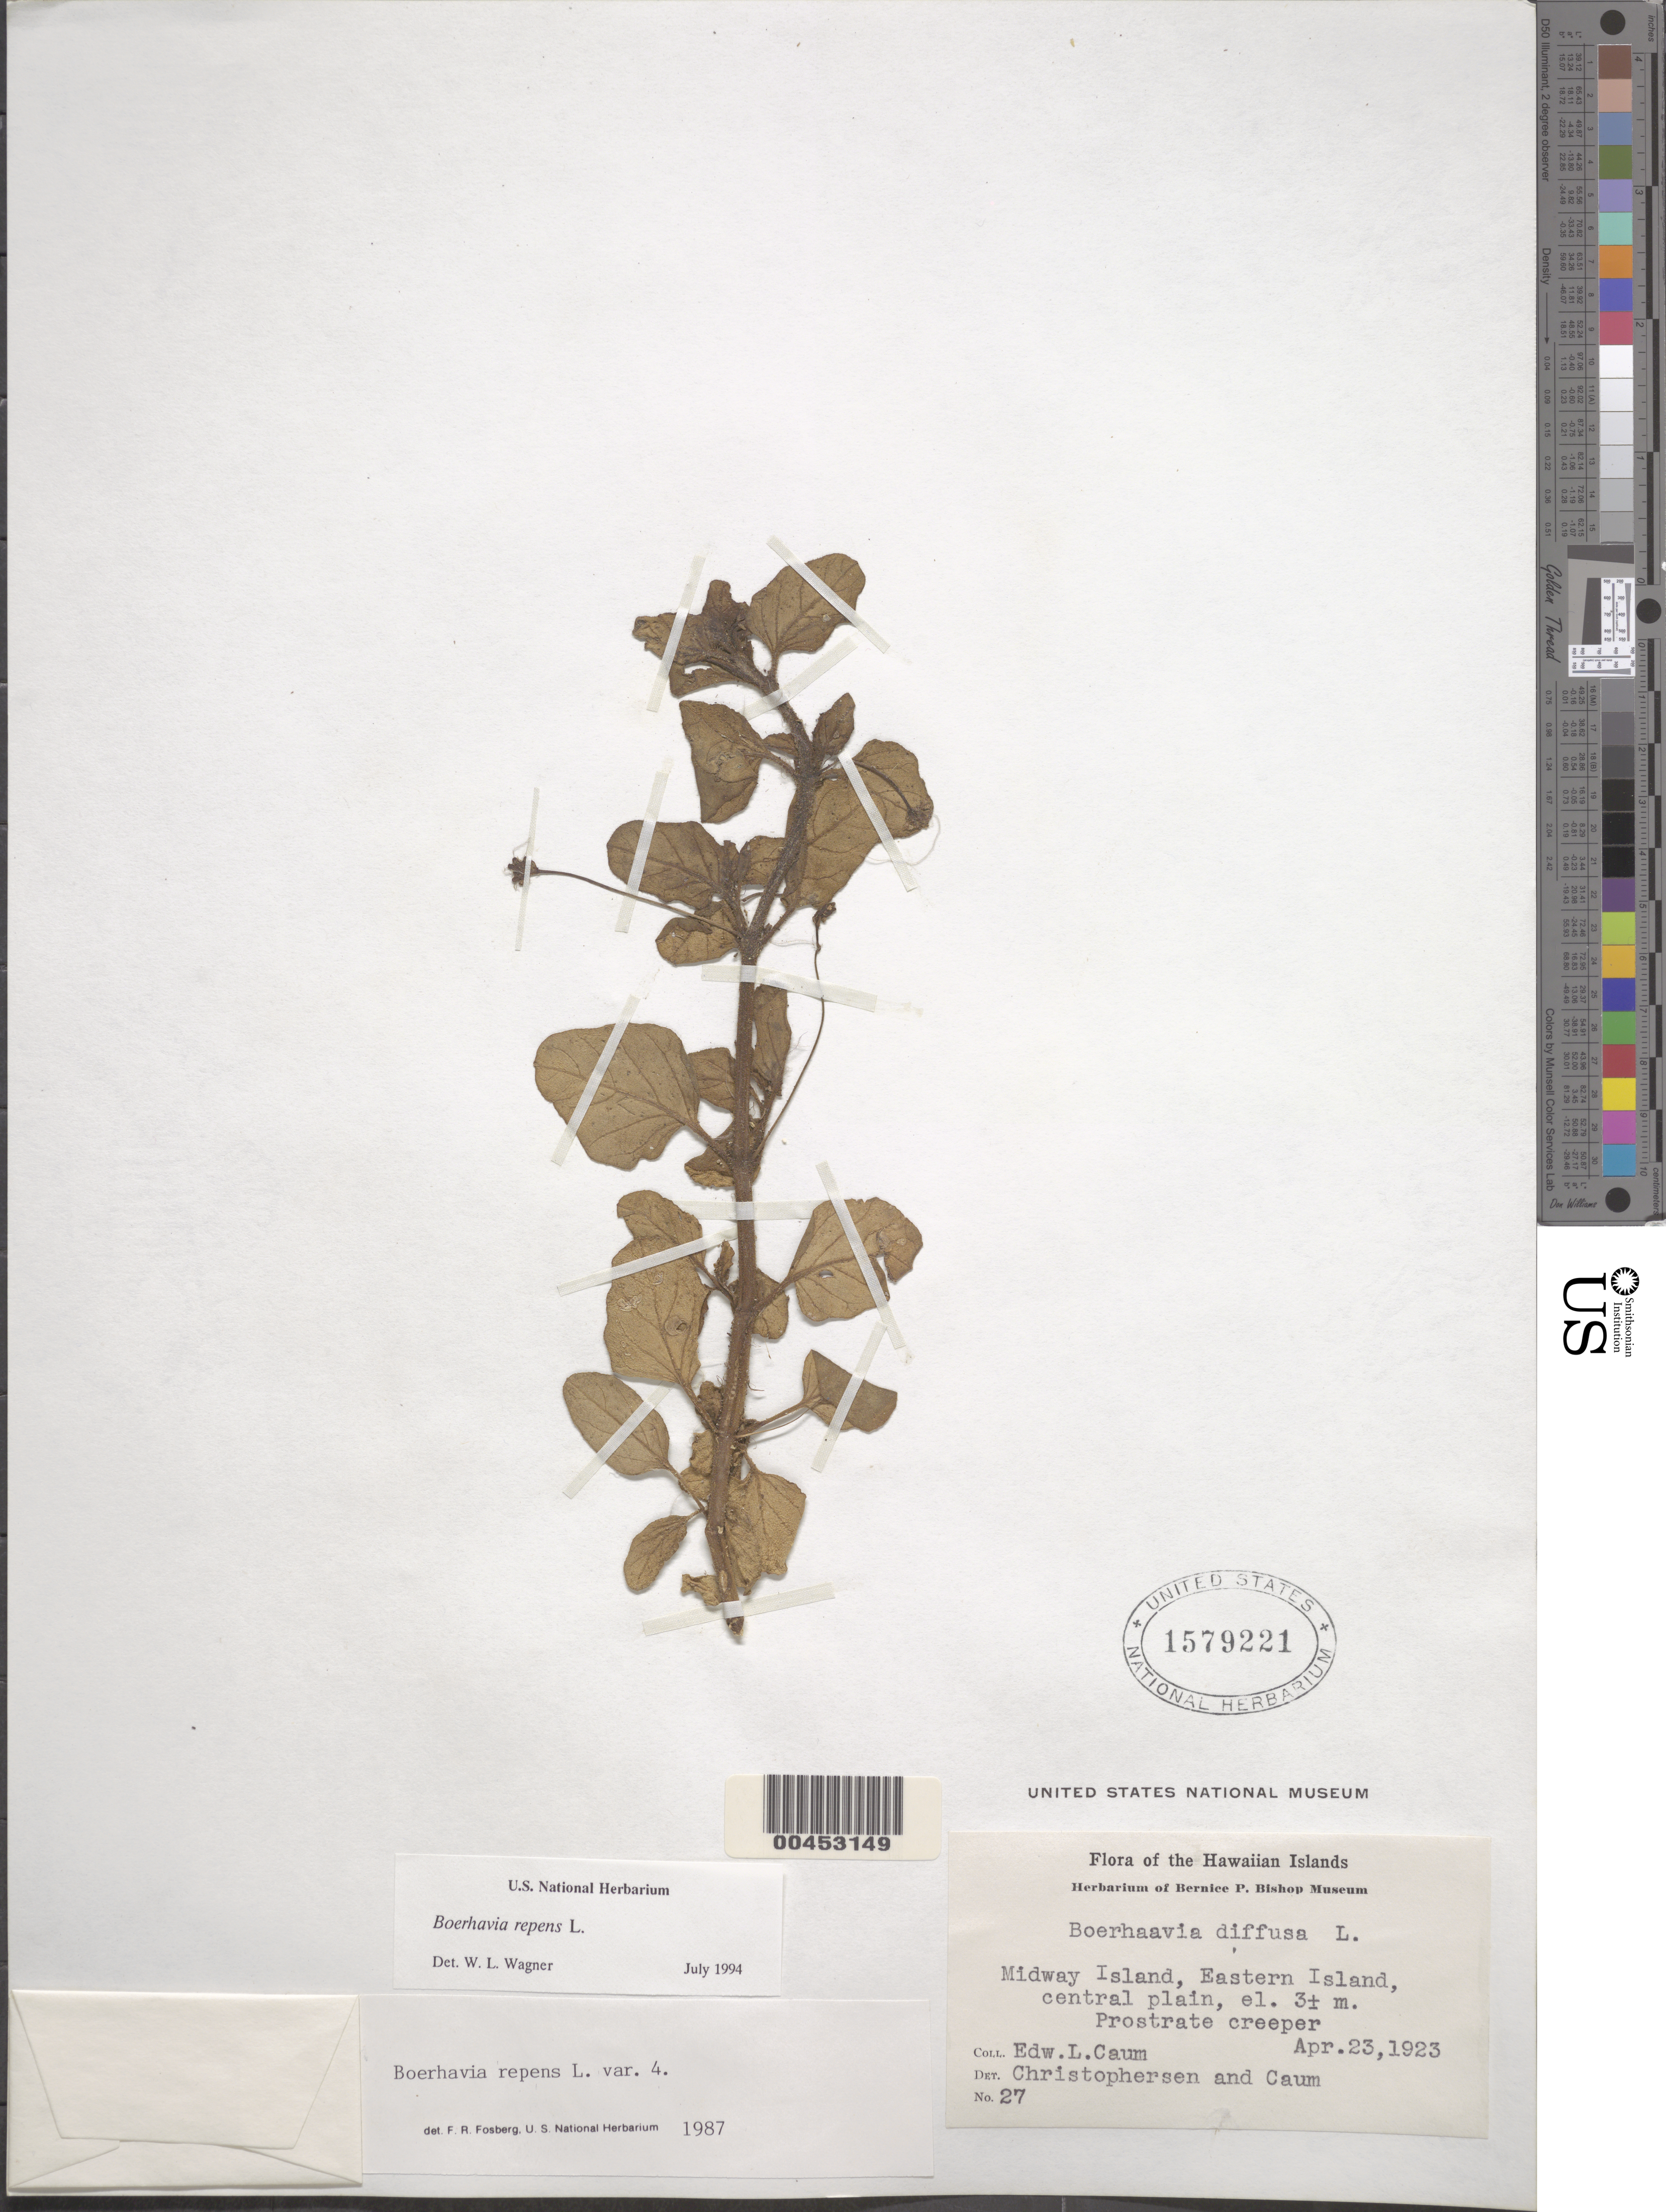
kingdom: Plantae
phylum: Tracheophyta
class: Magnoliopsida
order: Caryophyllales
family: Nyctaginaceae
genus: Boerhavia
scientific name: Boerhavia repens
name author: L.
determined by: Wagner, W. L., (BOT), Smithsonian Institution - National Museum of Natural History (UNITED STATES)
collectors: E. L. Caum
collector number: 27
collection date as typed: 23 Apr 1923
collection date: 1923-04-23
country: United States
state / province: Hawaii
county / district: Kauai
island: Kaua'i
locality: Central plain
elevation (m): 3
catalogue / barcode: US 1579221